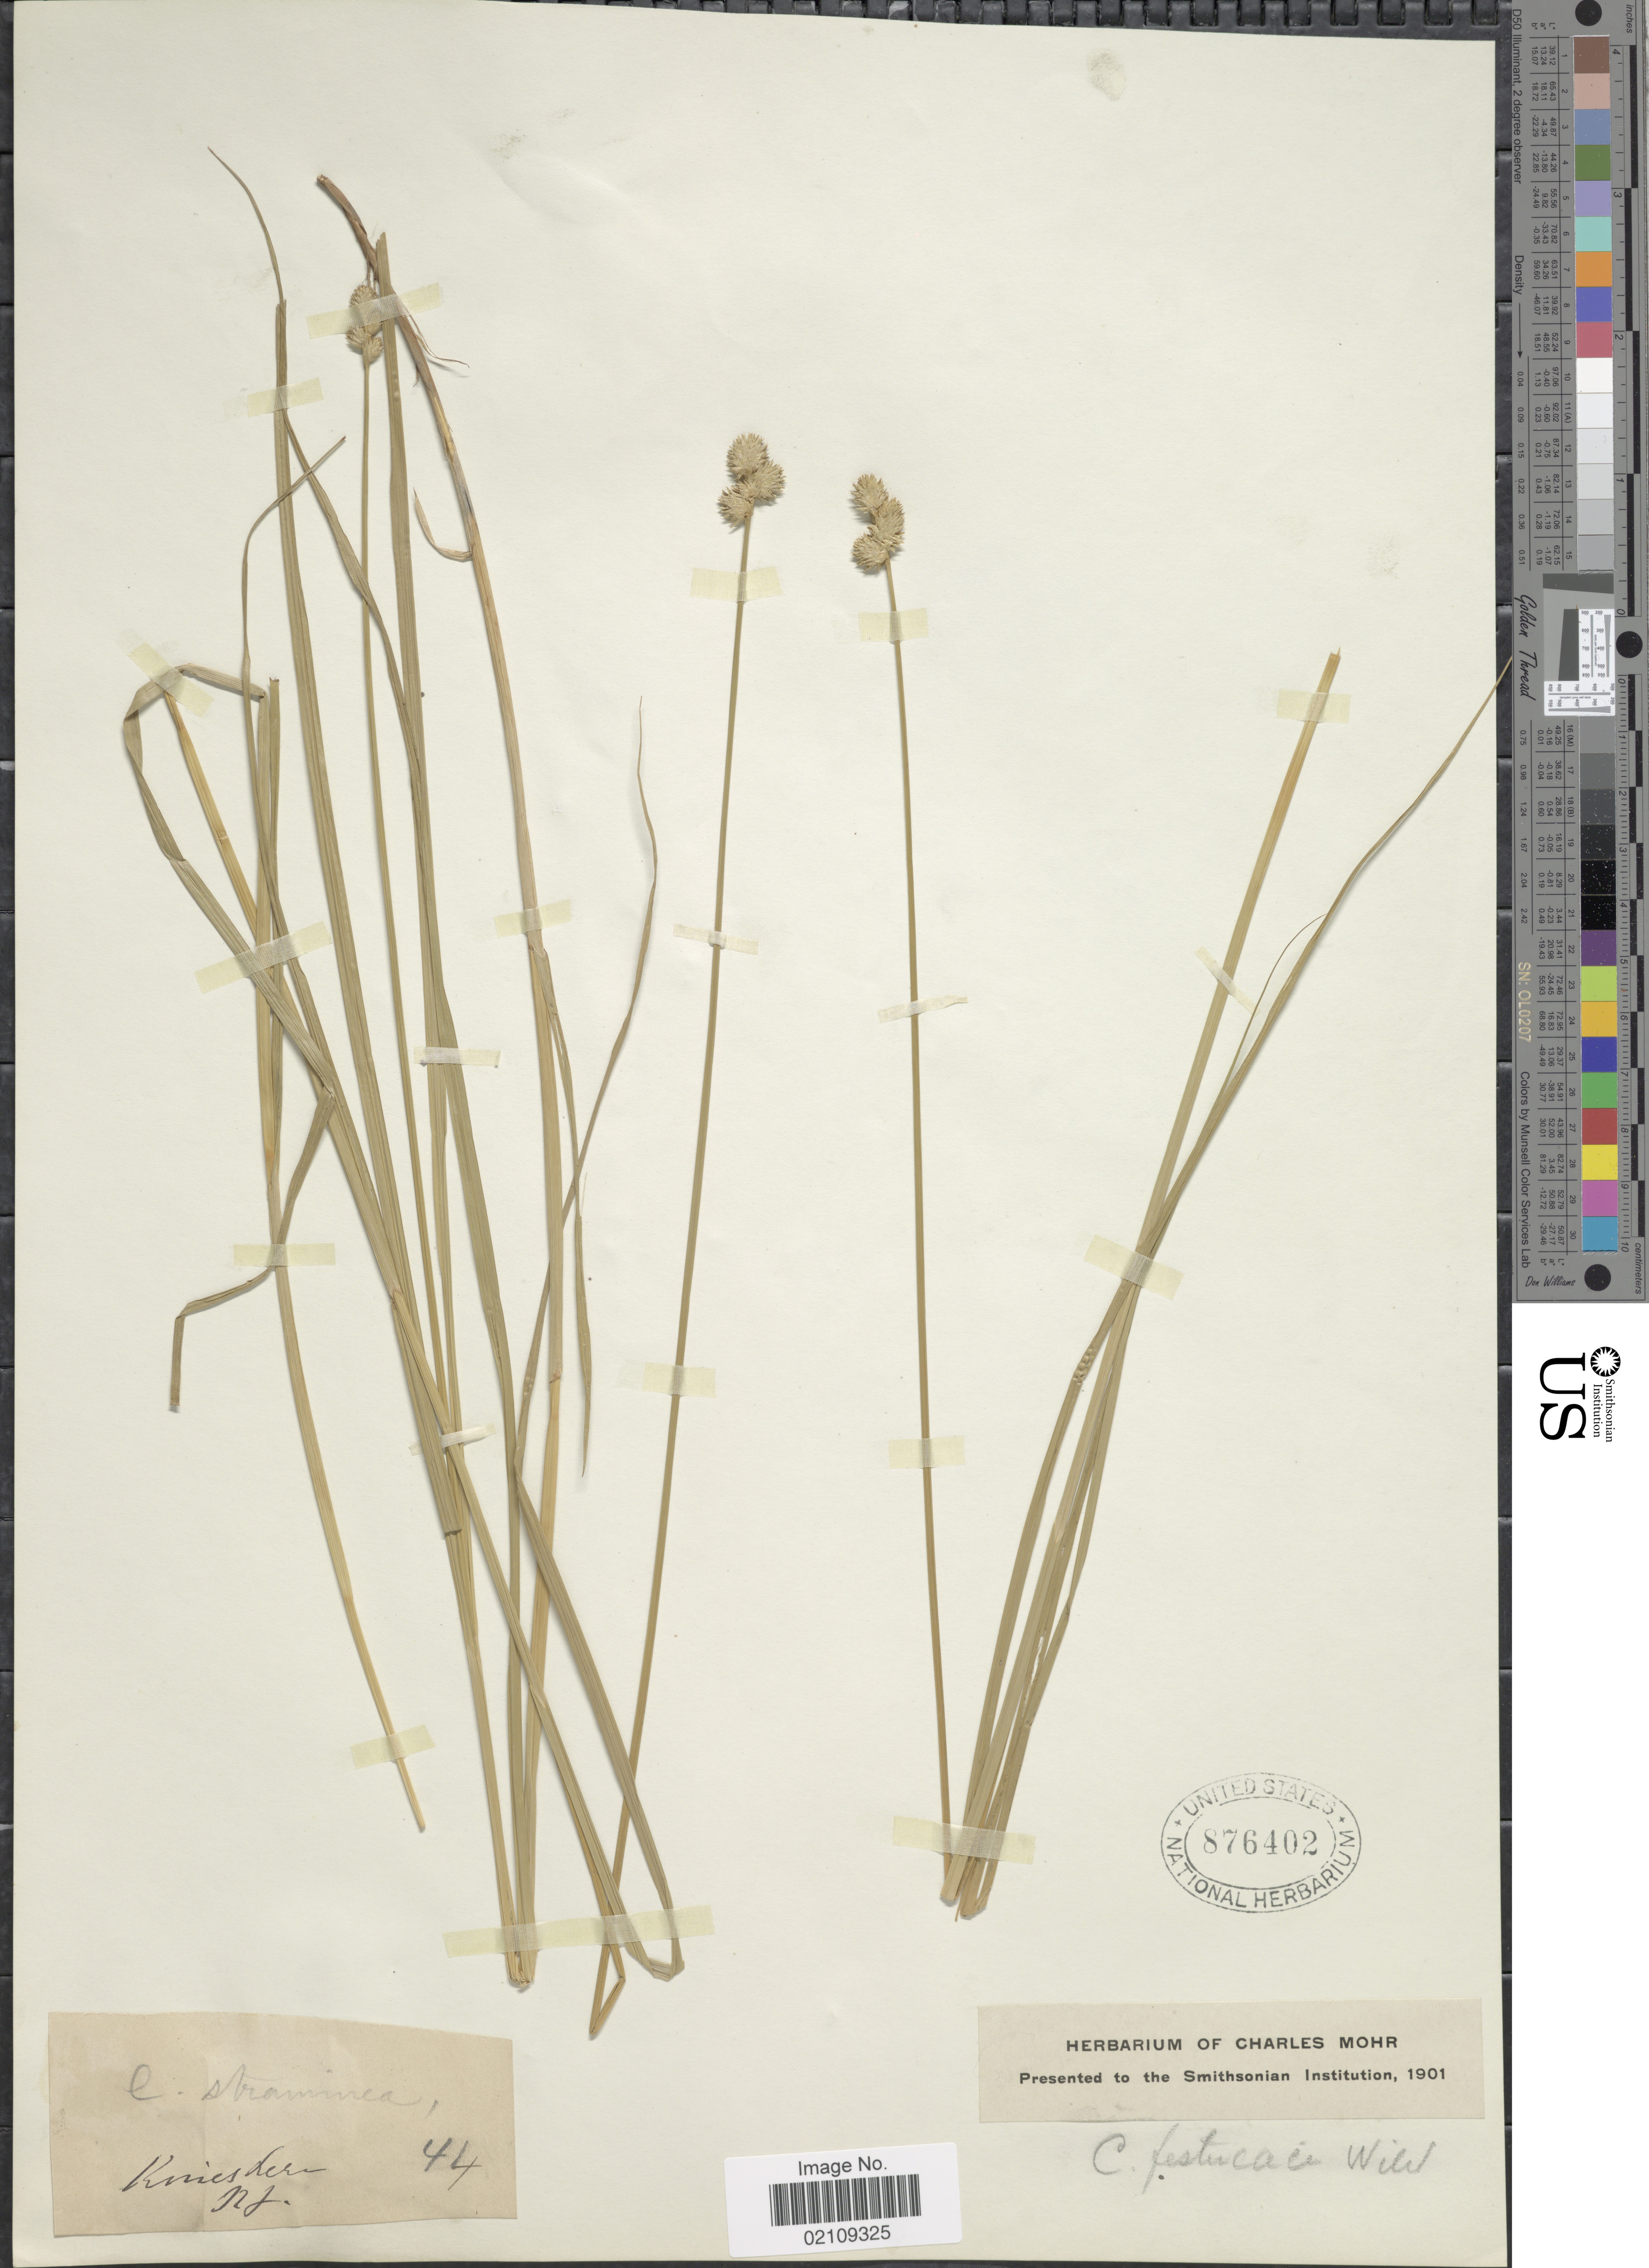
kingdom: Plantae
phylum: Tracheophyta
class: Liliopsida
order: Poales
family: Cyperaceae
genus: Carex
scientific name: Carex festucacea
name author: Willd.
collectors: P. D. Knieskern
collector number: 44*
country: United States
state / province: New Jersey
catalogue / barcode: US 876402